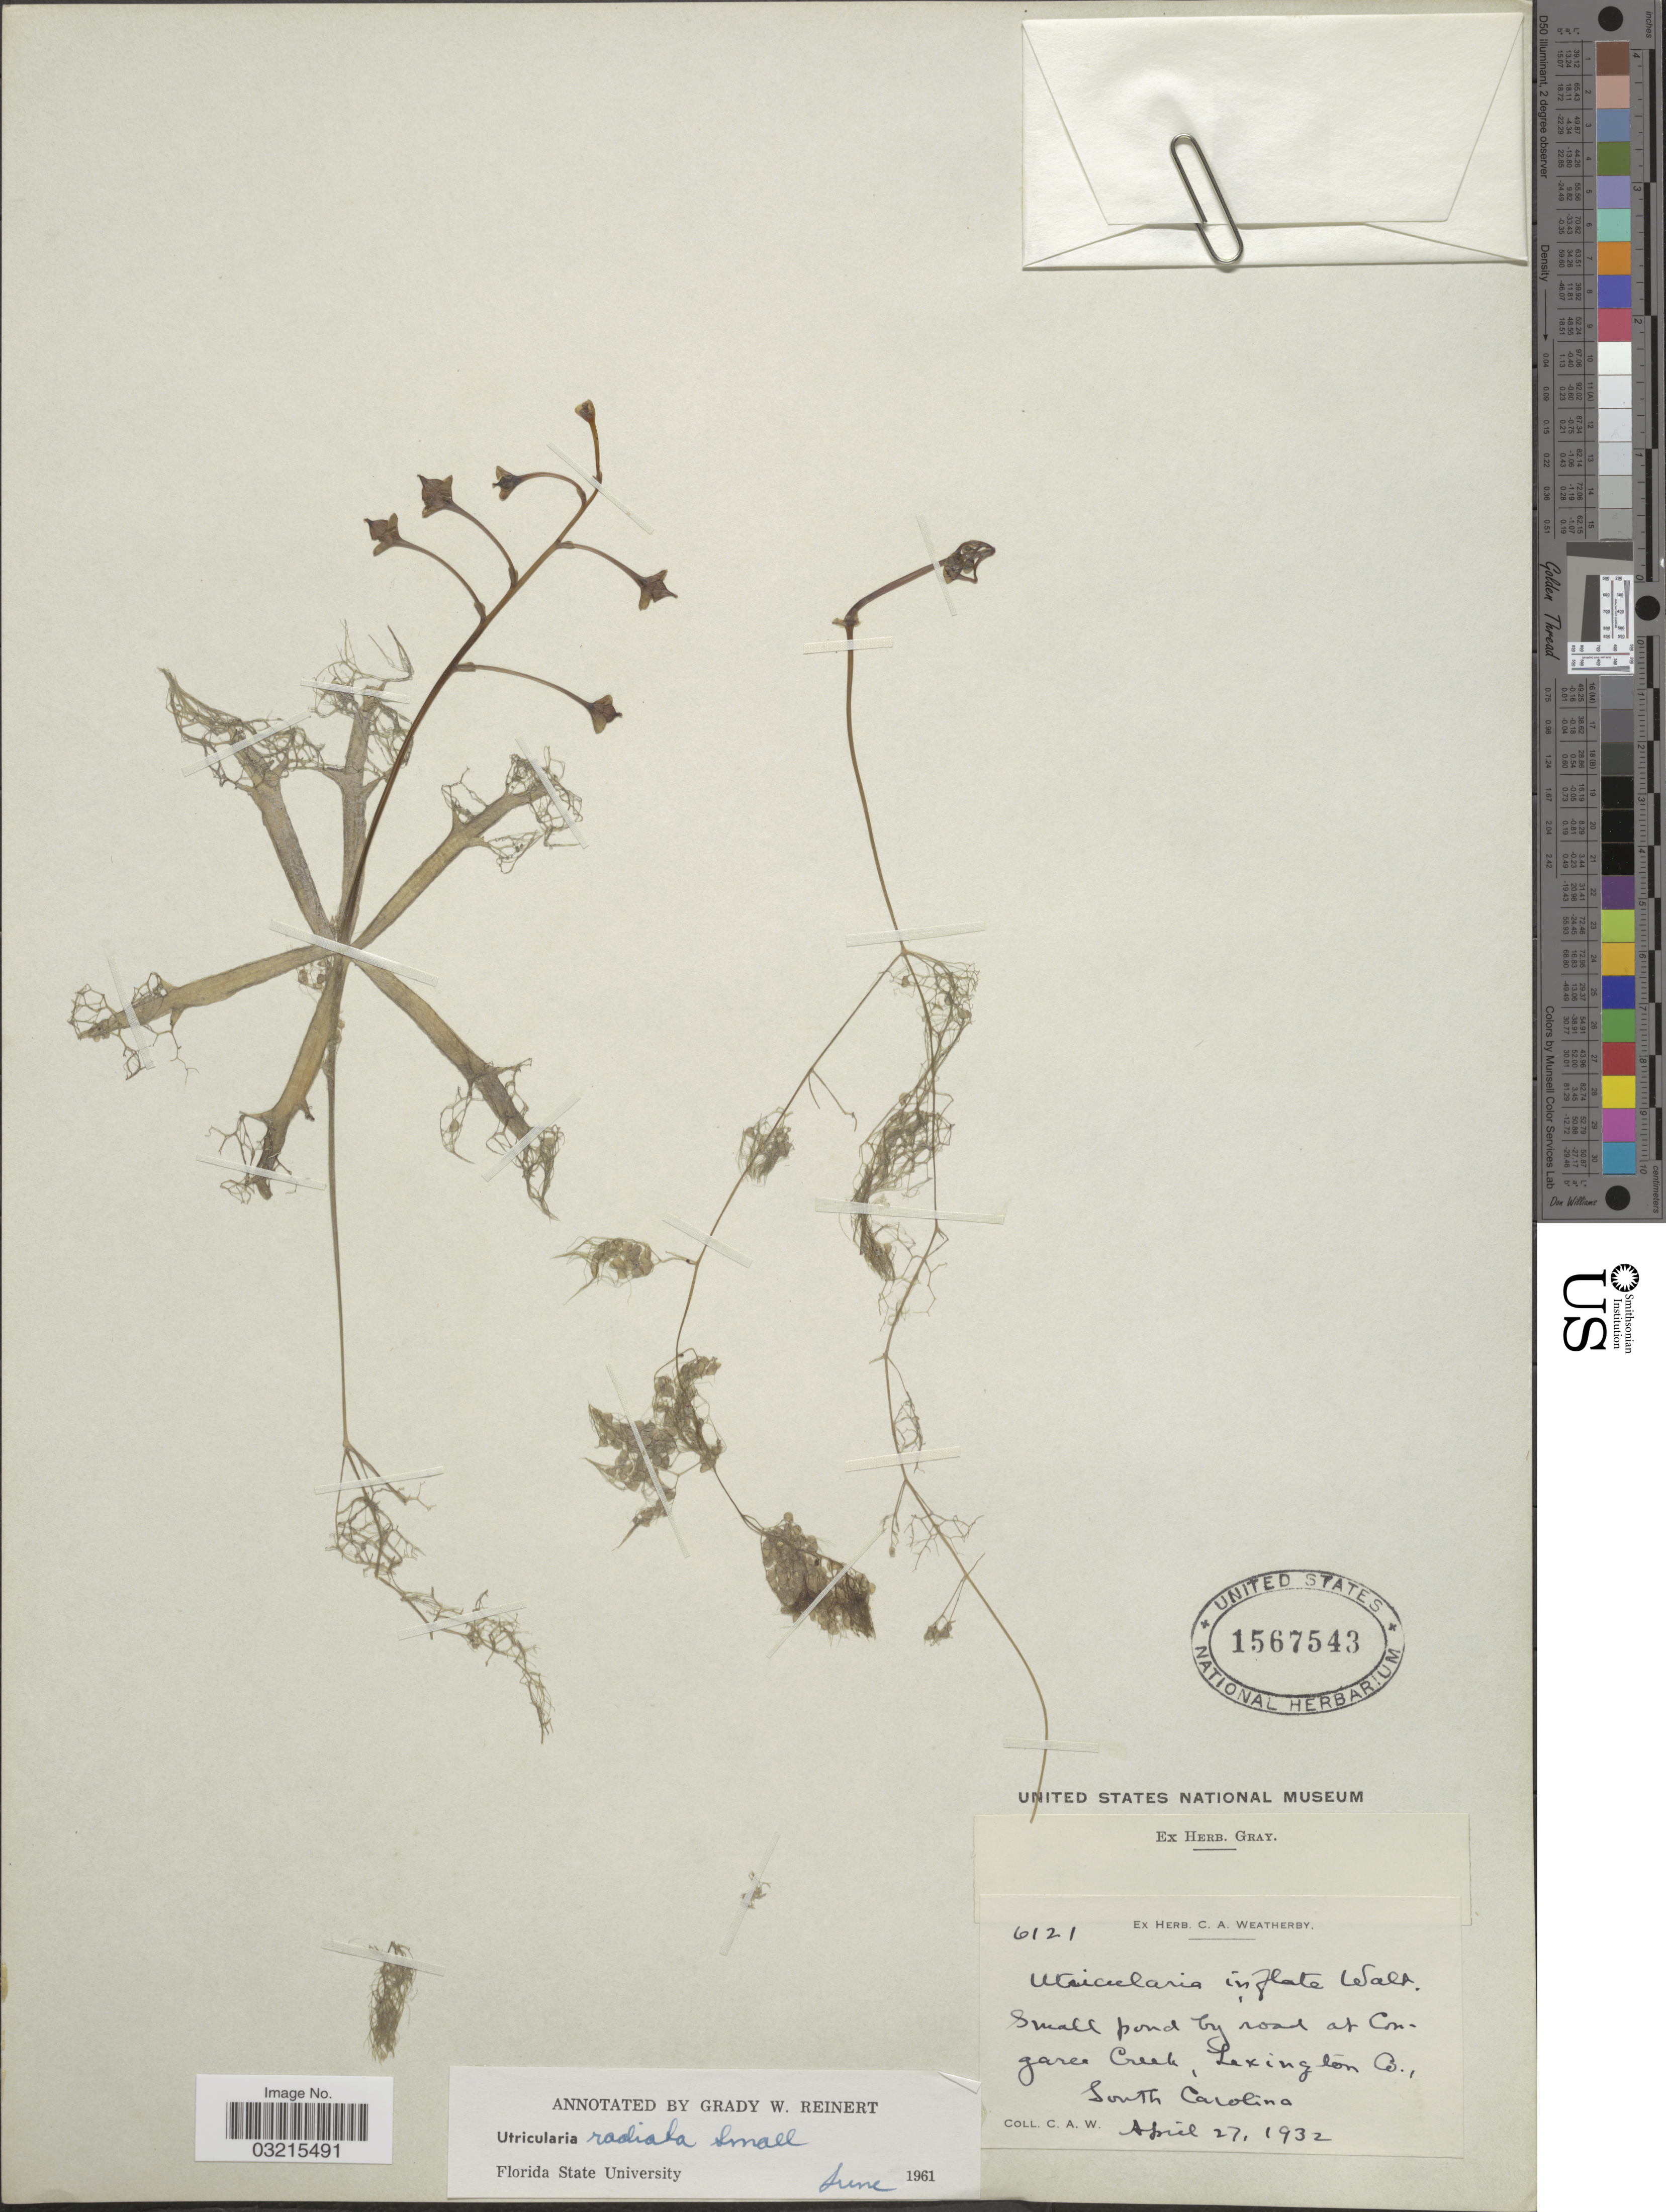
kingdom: Plantae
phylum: Tracheophyta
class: Magnoliopsida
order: Lamiales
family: Lentibulariaceae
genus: Utricularia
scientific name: Utricularia radiata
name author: Small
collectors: C. A. Weatherby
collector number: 6121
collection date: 1932-04-27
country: United States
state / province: South Carolina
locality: Small pond by road at Congaree Creek, Lexington Co., South Carolina.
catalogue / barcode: US 1567543